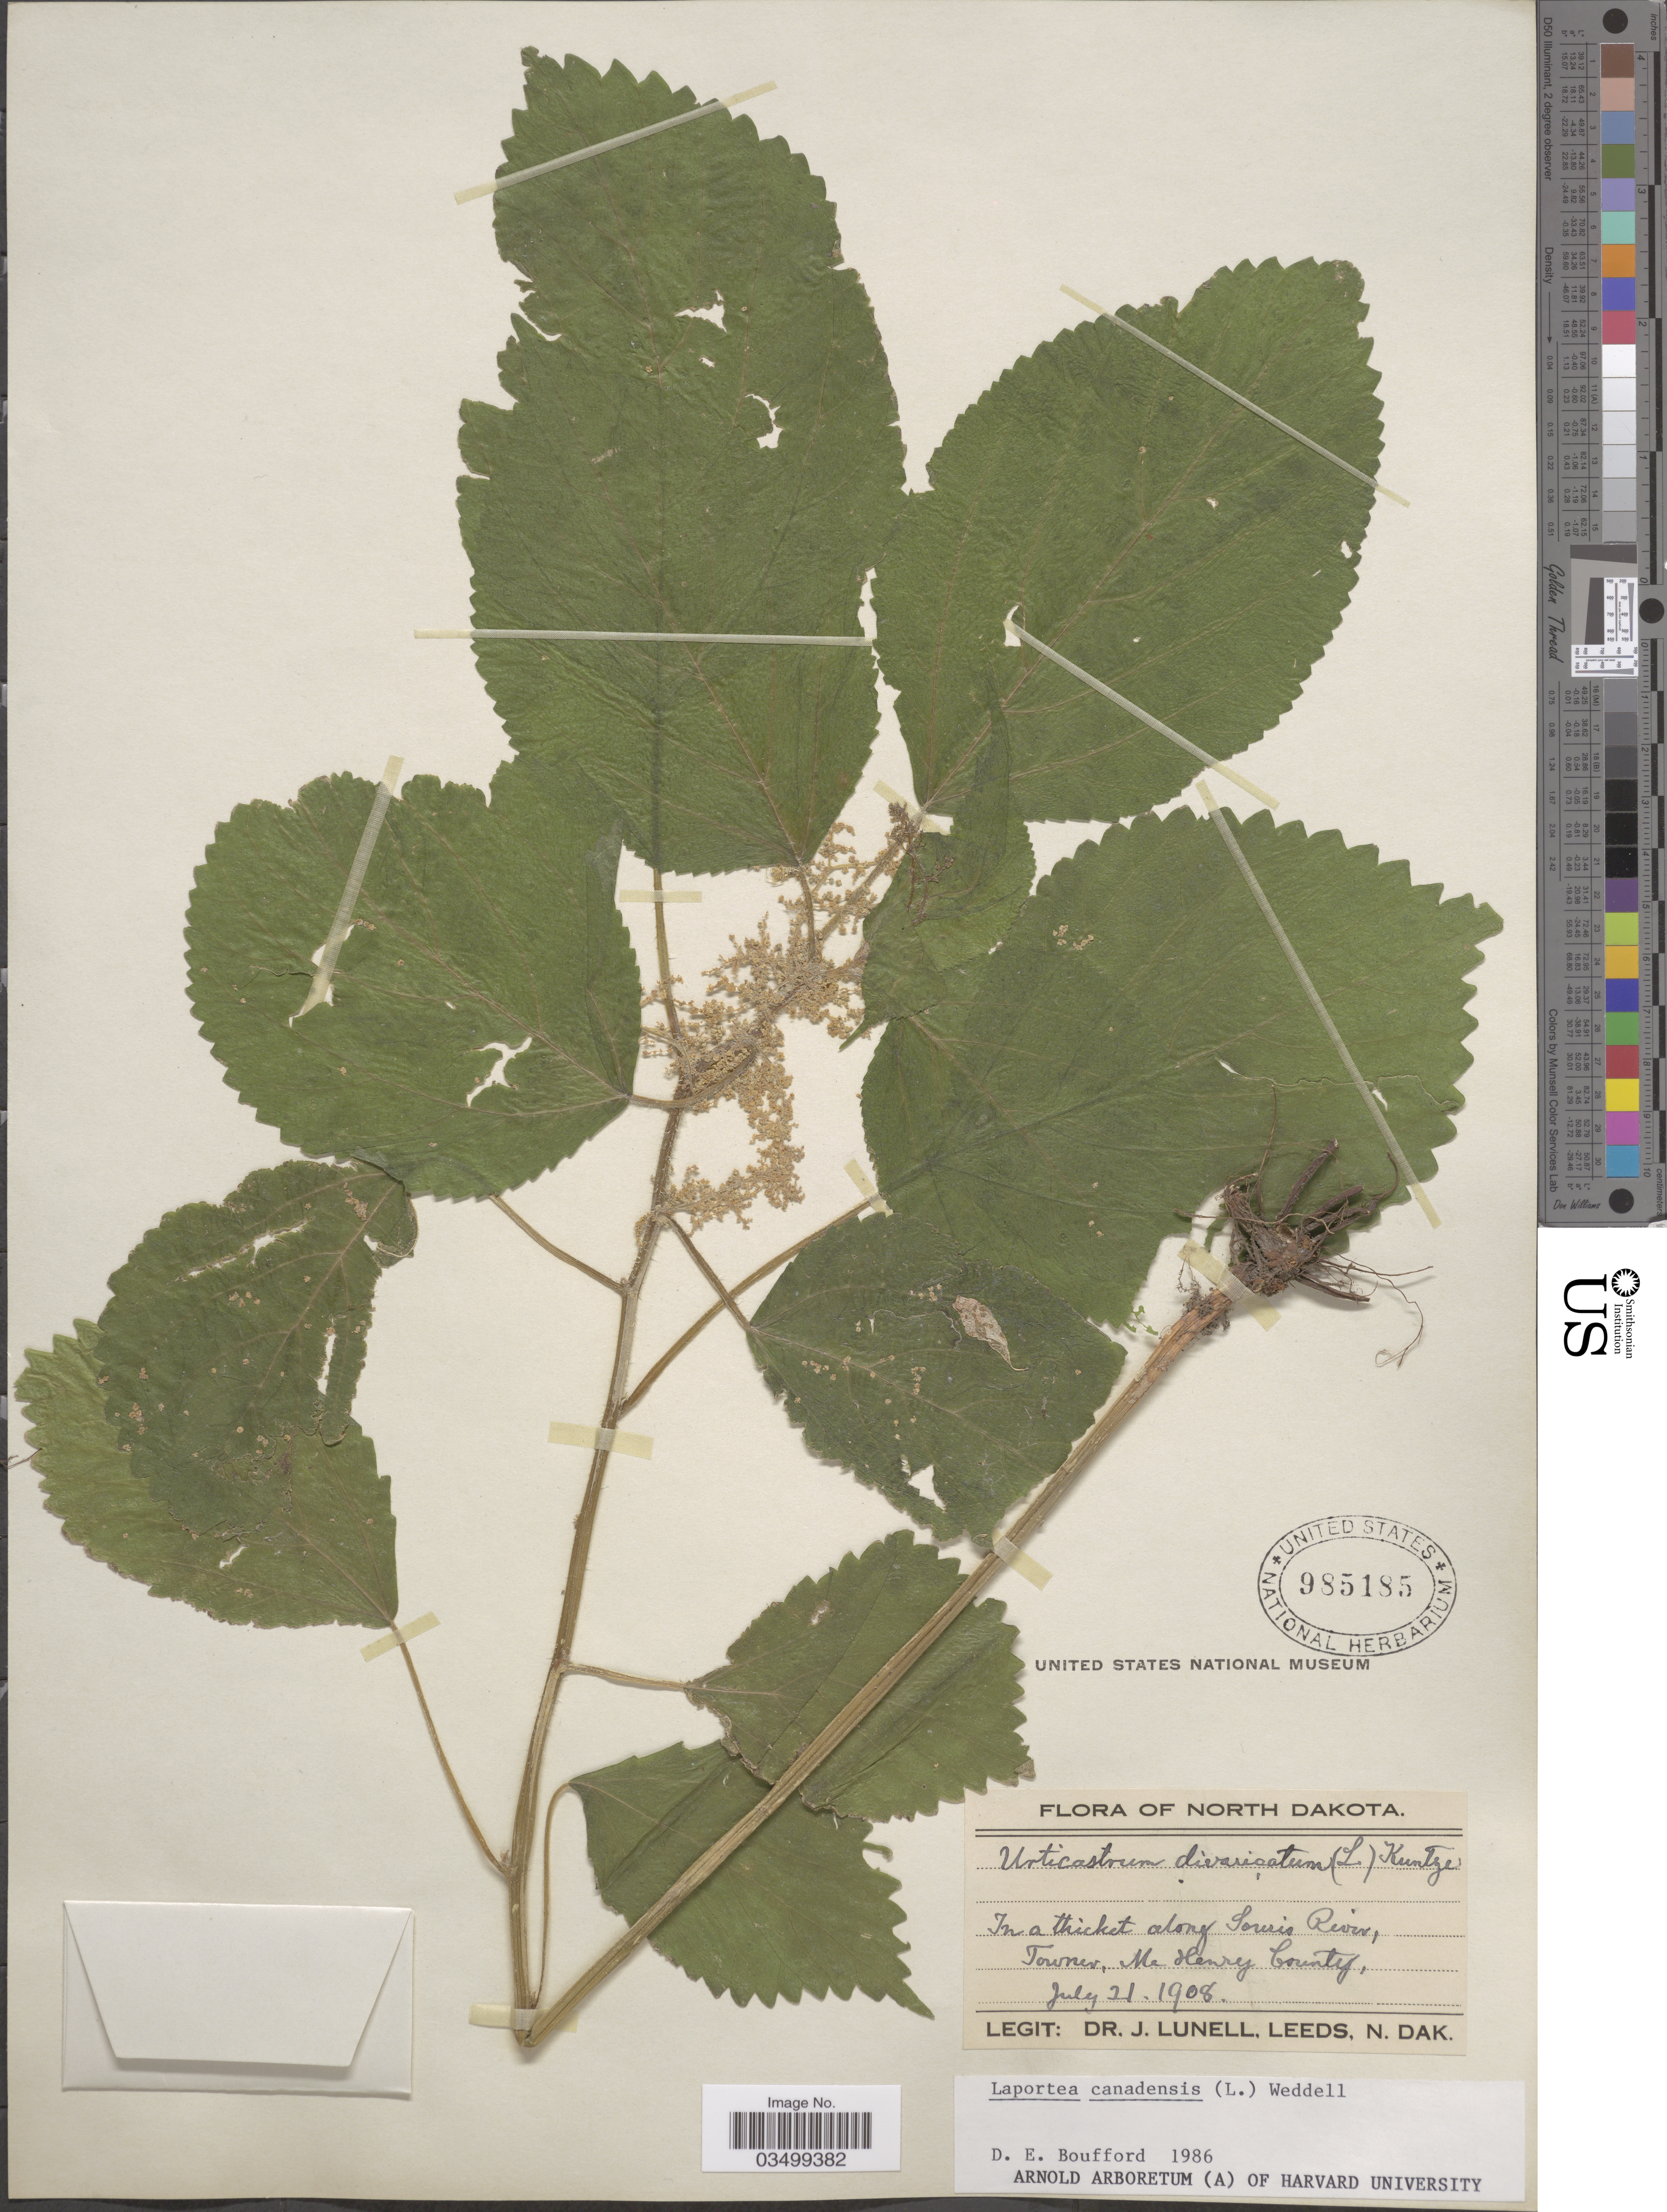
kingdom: Plantae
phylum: Tracheophyta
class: Magnoliopsida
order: Rosales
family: Urticaceae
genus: Laportea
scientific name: Laportea canadensis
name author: (L.) Wedd.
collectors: J. Lunell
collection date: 1908-07-21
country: United States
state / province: North Dakota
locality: Along Souris River, Towner, Mc Henry County.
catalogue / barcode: US 985185